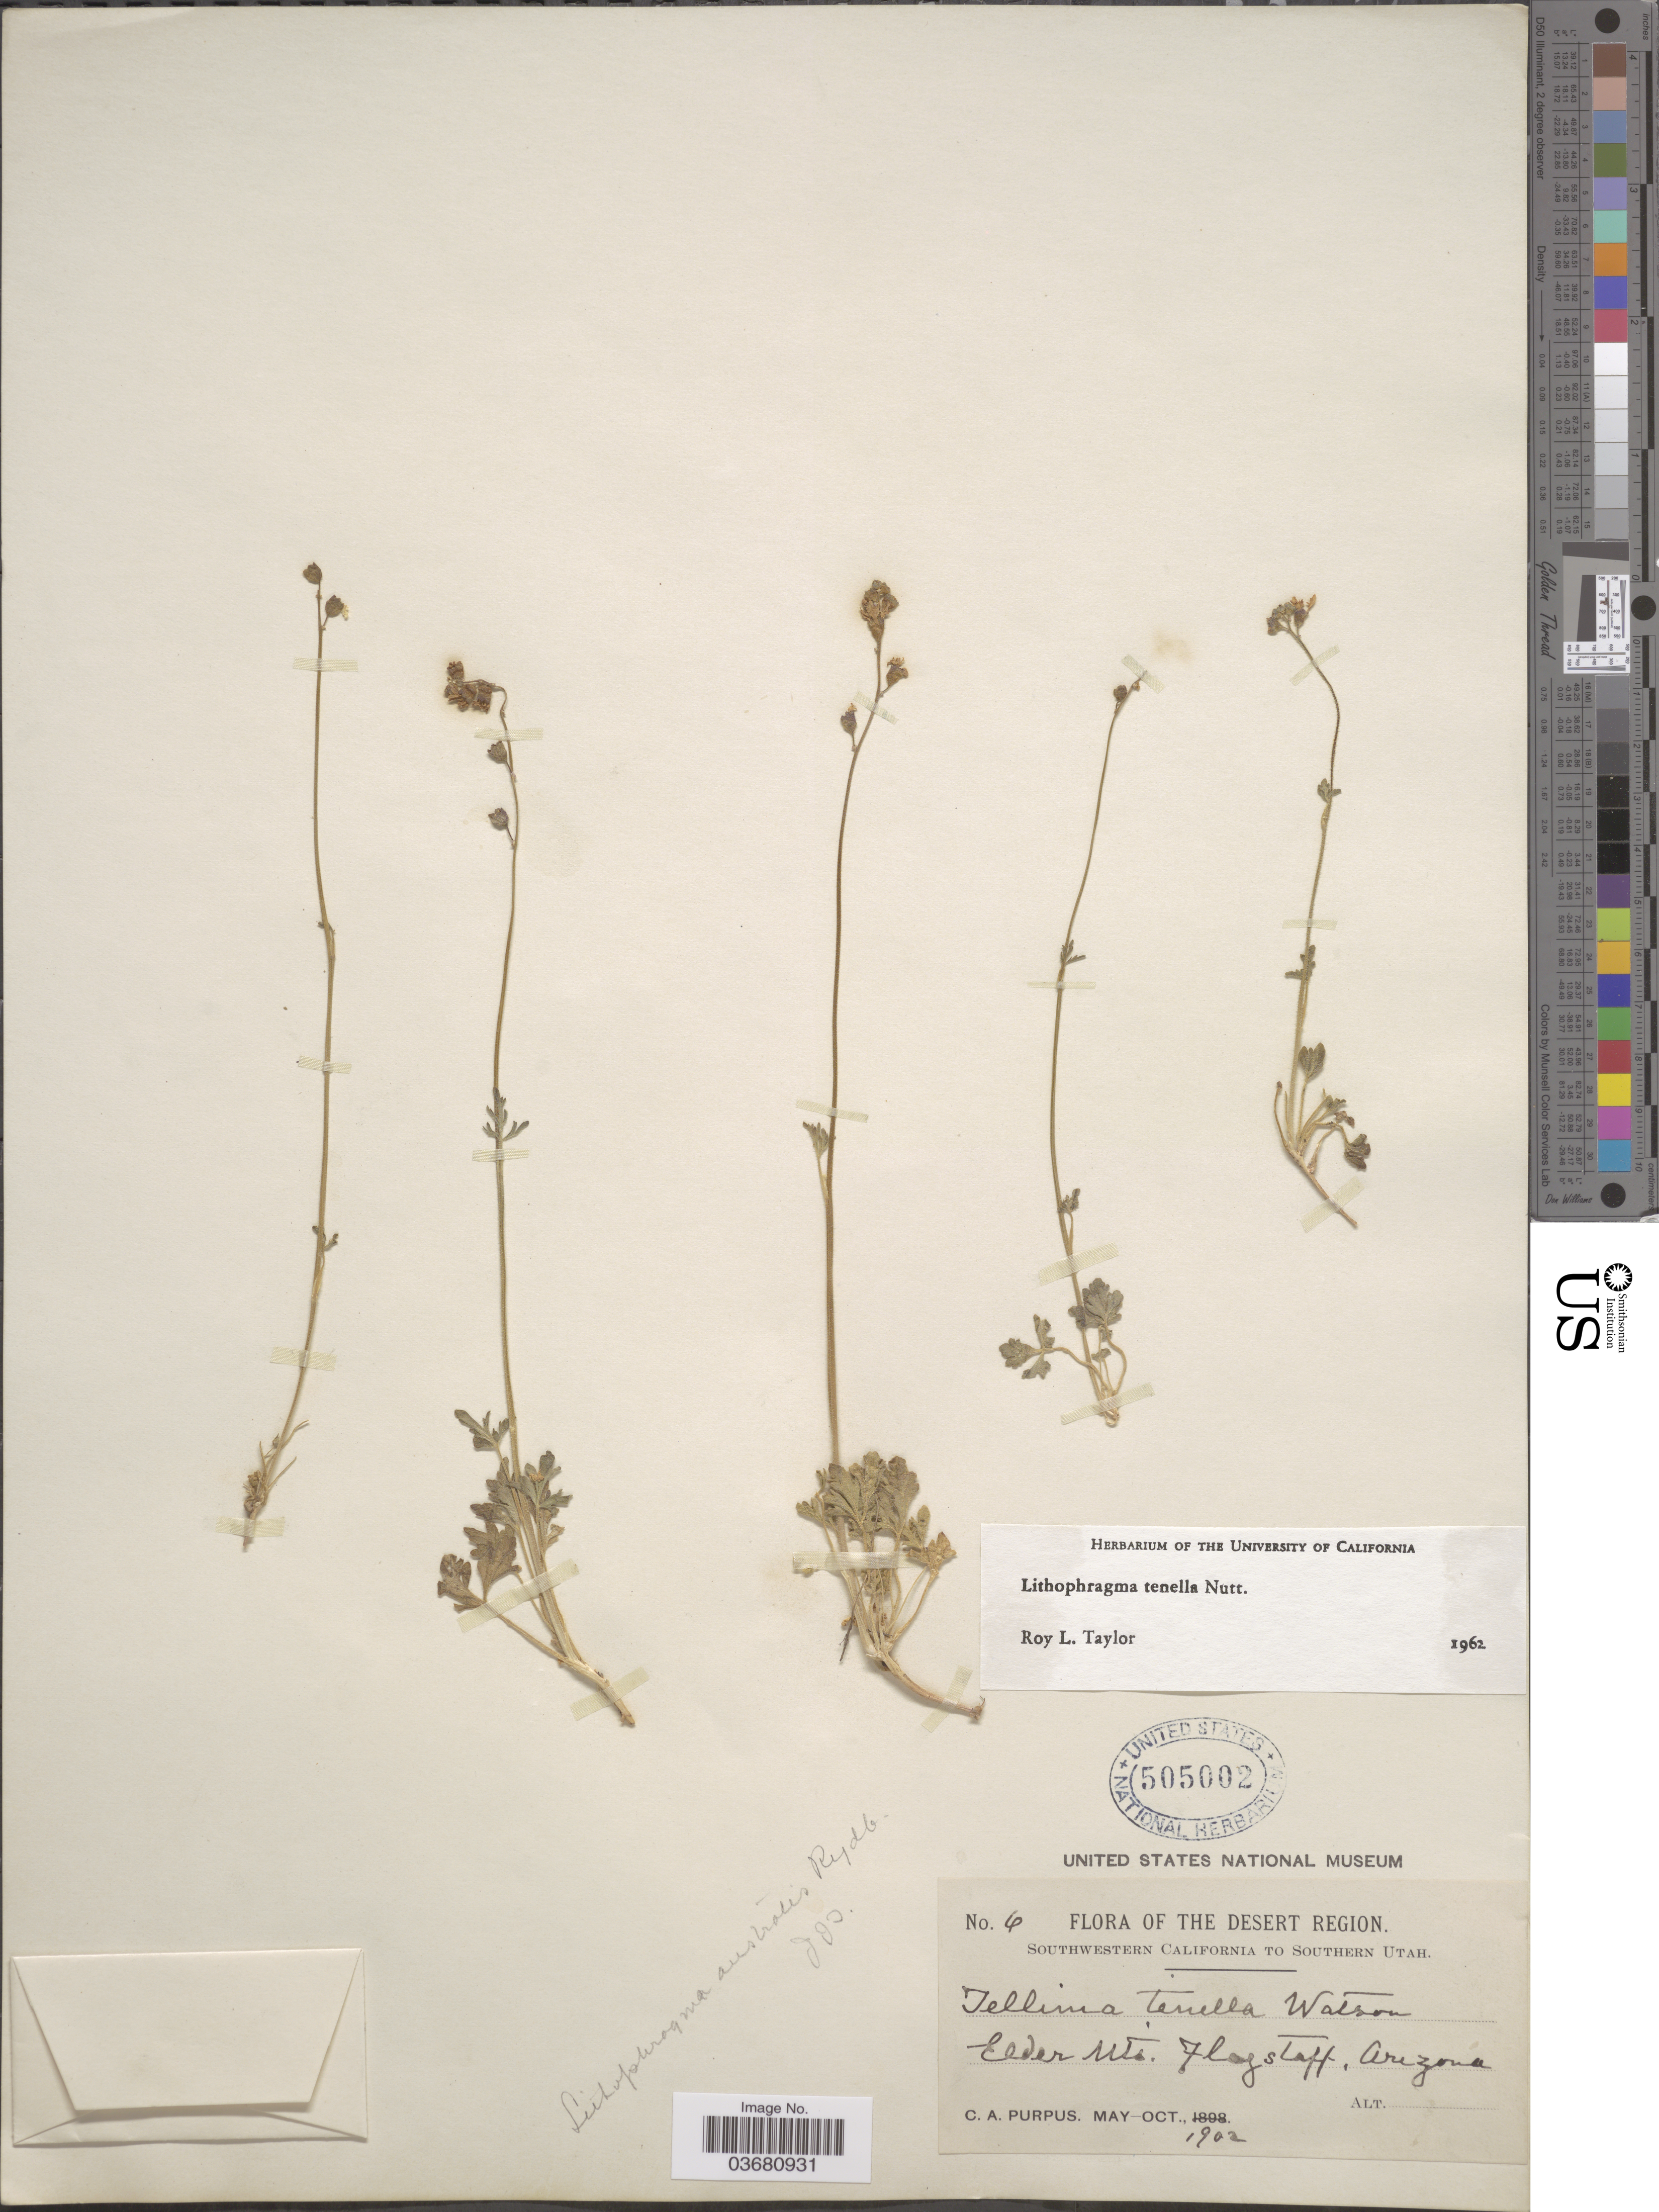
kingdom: Plantae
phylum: Tracheophyta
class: Magnoliopsida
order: Saxifragales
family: Saxifragaceae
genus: Lithophragma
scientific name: Lithophragma tenellum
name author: Nutt.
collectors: C. A. Purpus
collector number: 6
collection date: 1902-05/1902-10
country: United States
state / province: Arizona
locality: The Desert Region. Cedar Mts. Flagstaff.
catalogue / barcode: US 505002